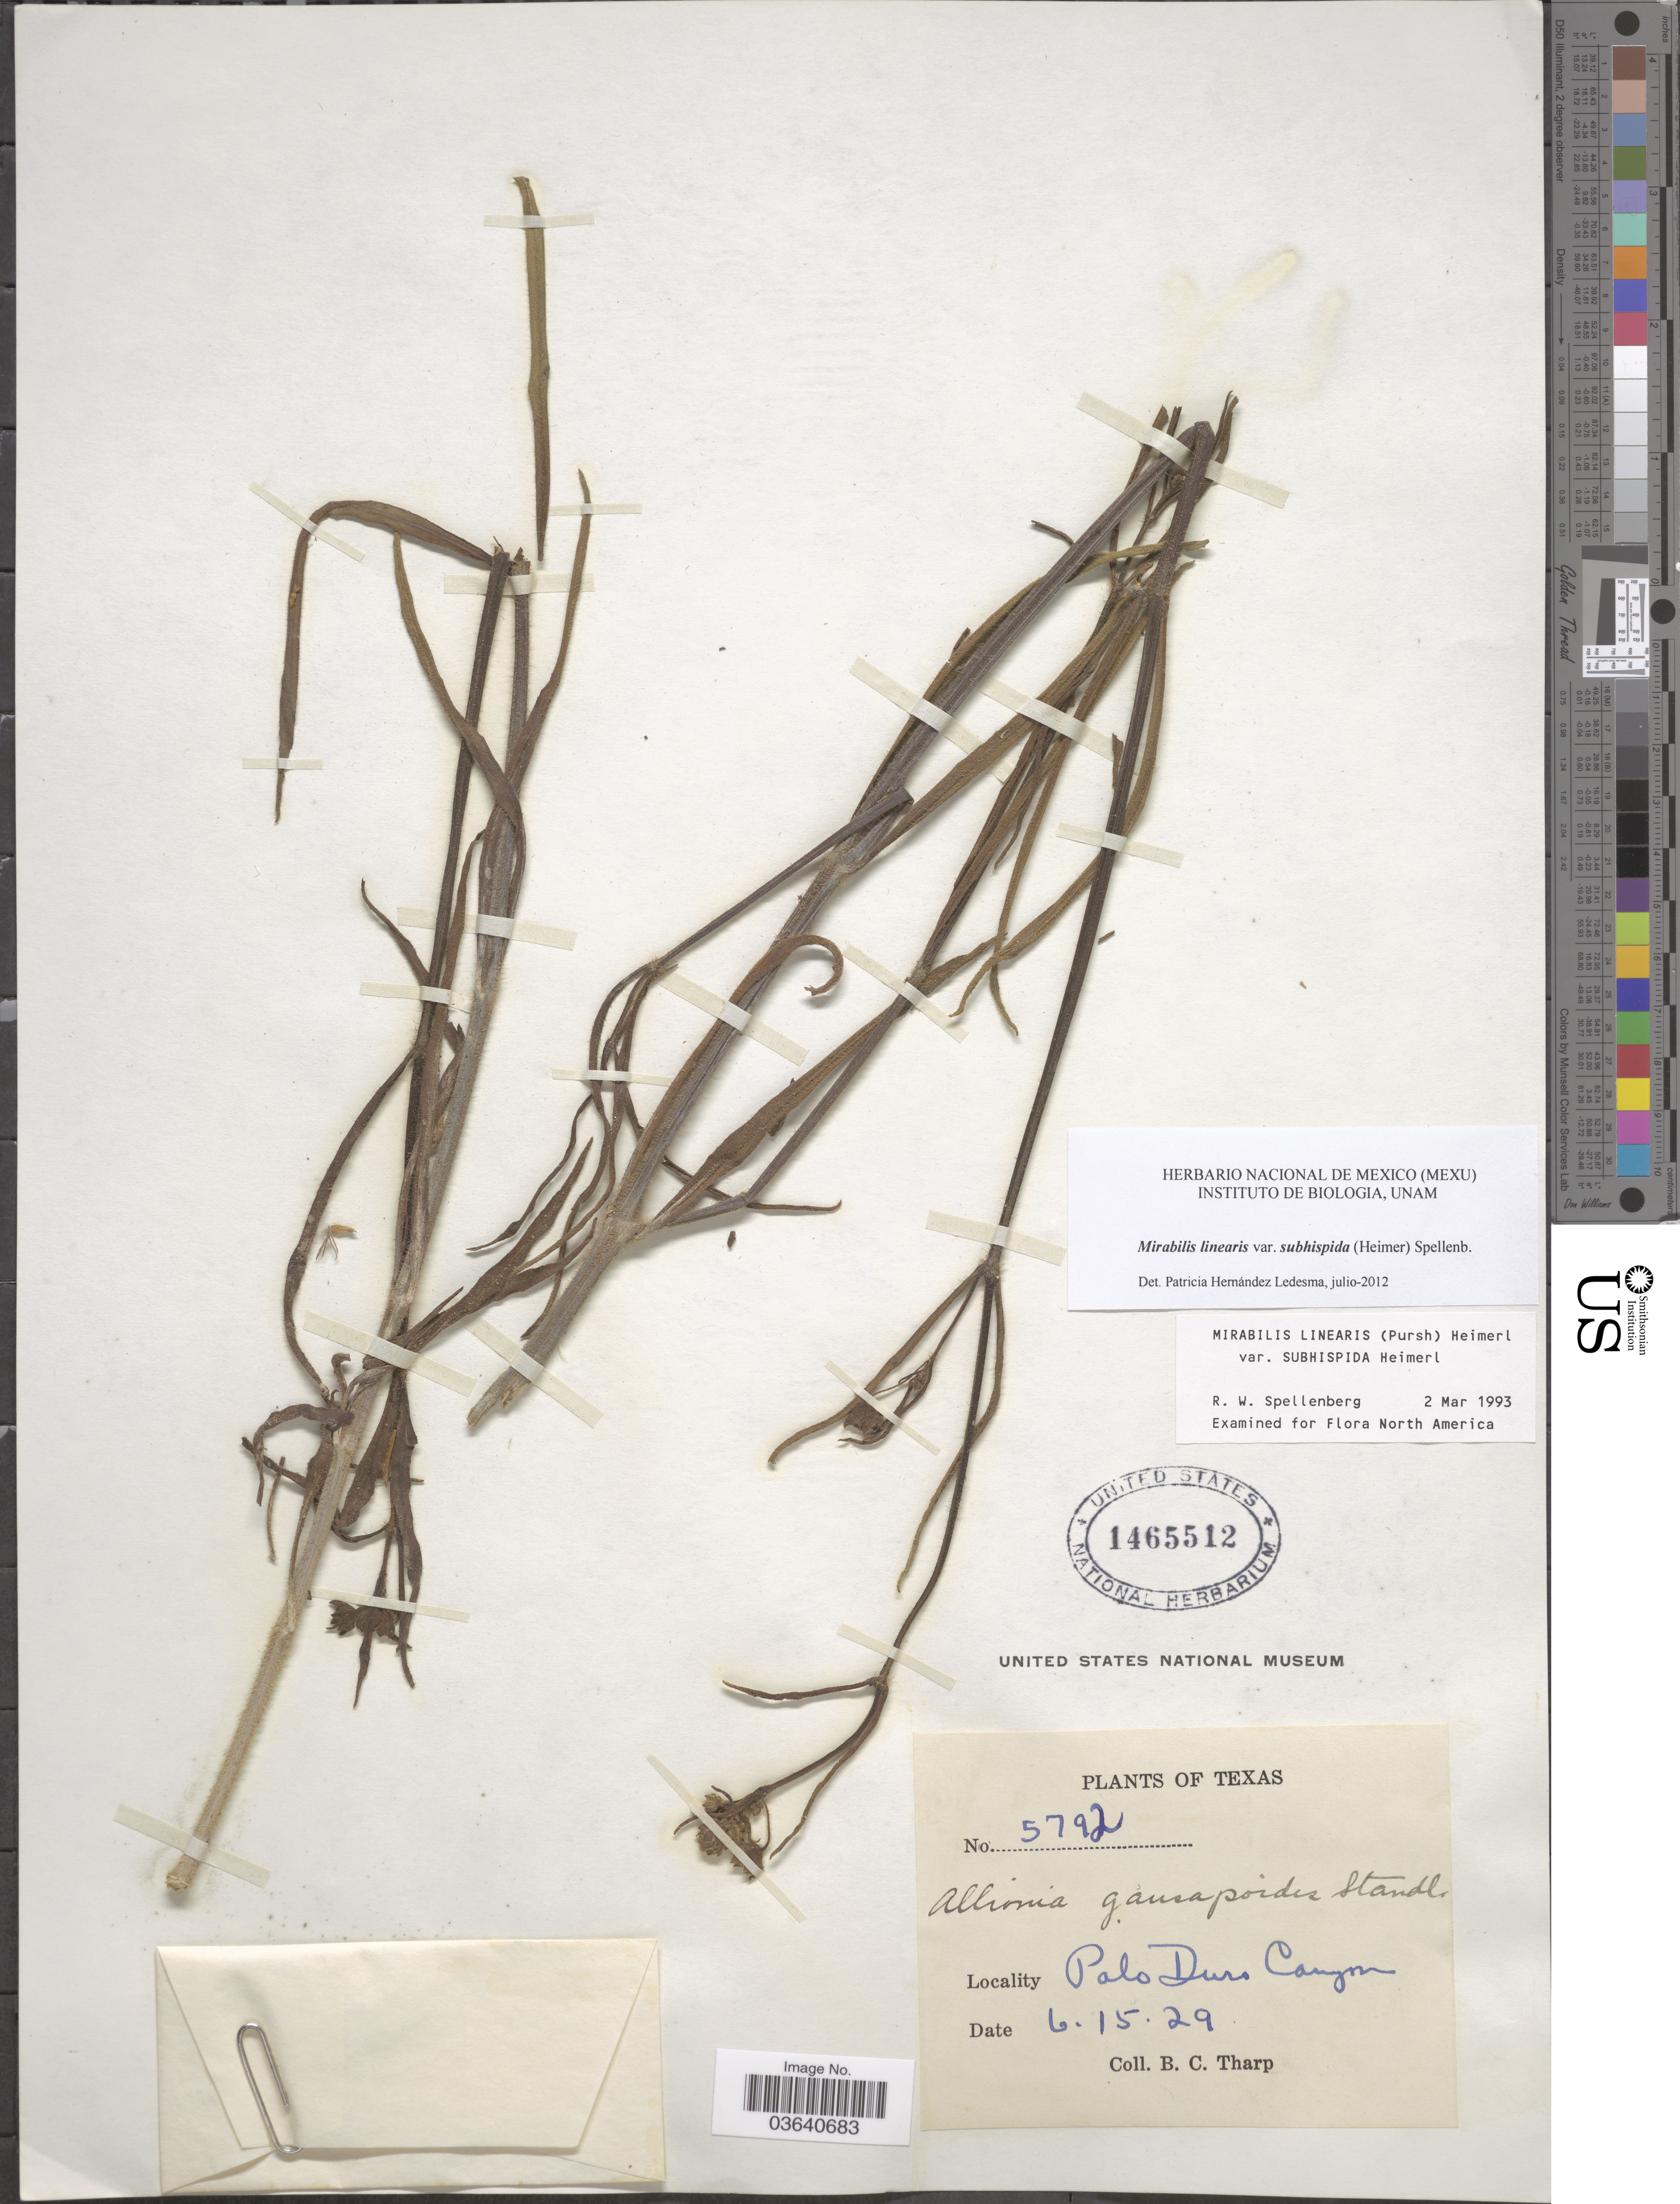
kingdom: Plantae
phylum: Tracheophyta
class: Magnoliopsida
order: Caryophyllales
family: Nyctaginaceae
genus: Mirabilis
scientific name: Mirabilis linearis var. decipiens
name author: (Standl.) S.L. Welsh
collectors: B. C. Tharp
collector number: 5792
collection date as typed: Transcribed d/m/y: 15/6/29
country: United States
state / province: Texas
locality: Polo Duro Canyon.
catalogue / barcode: US 1465512